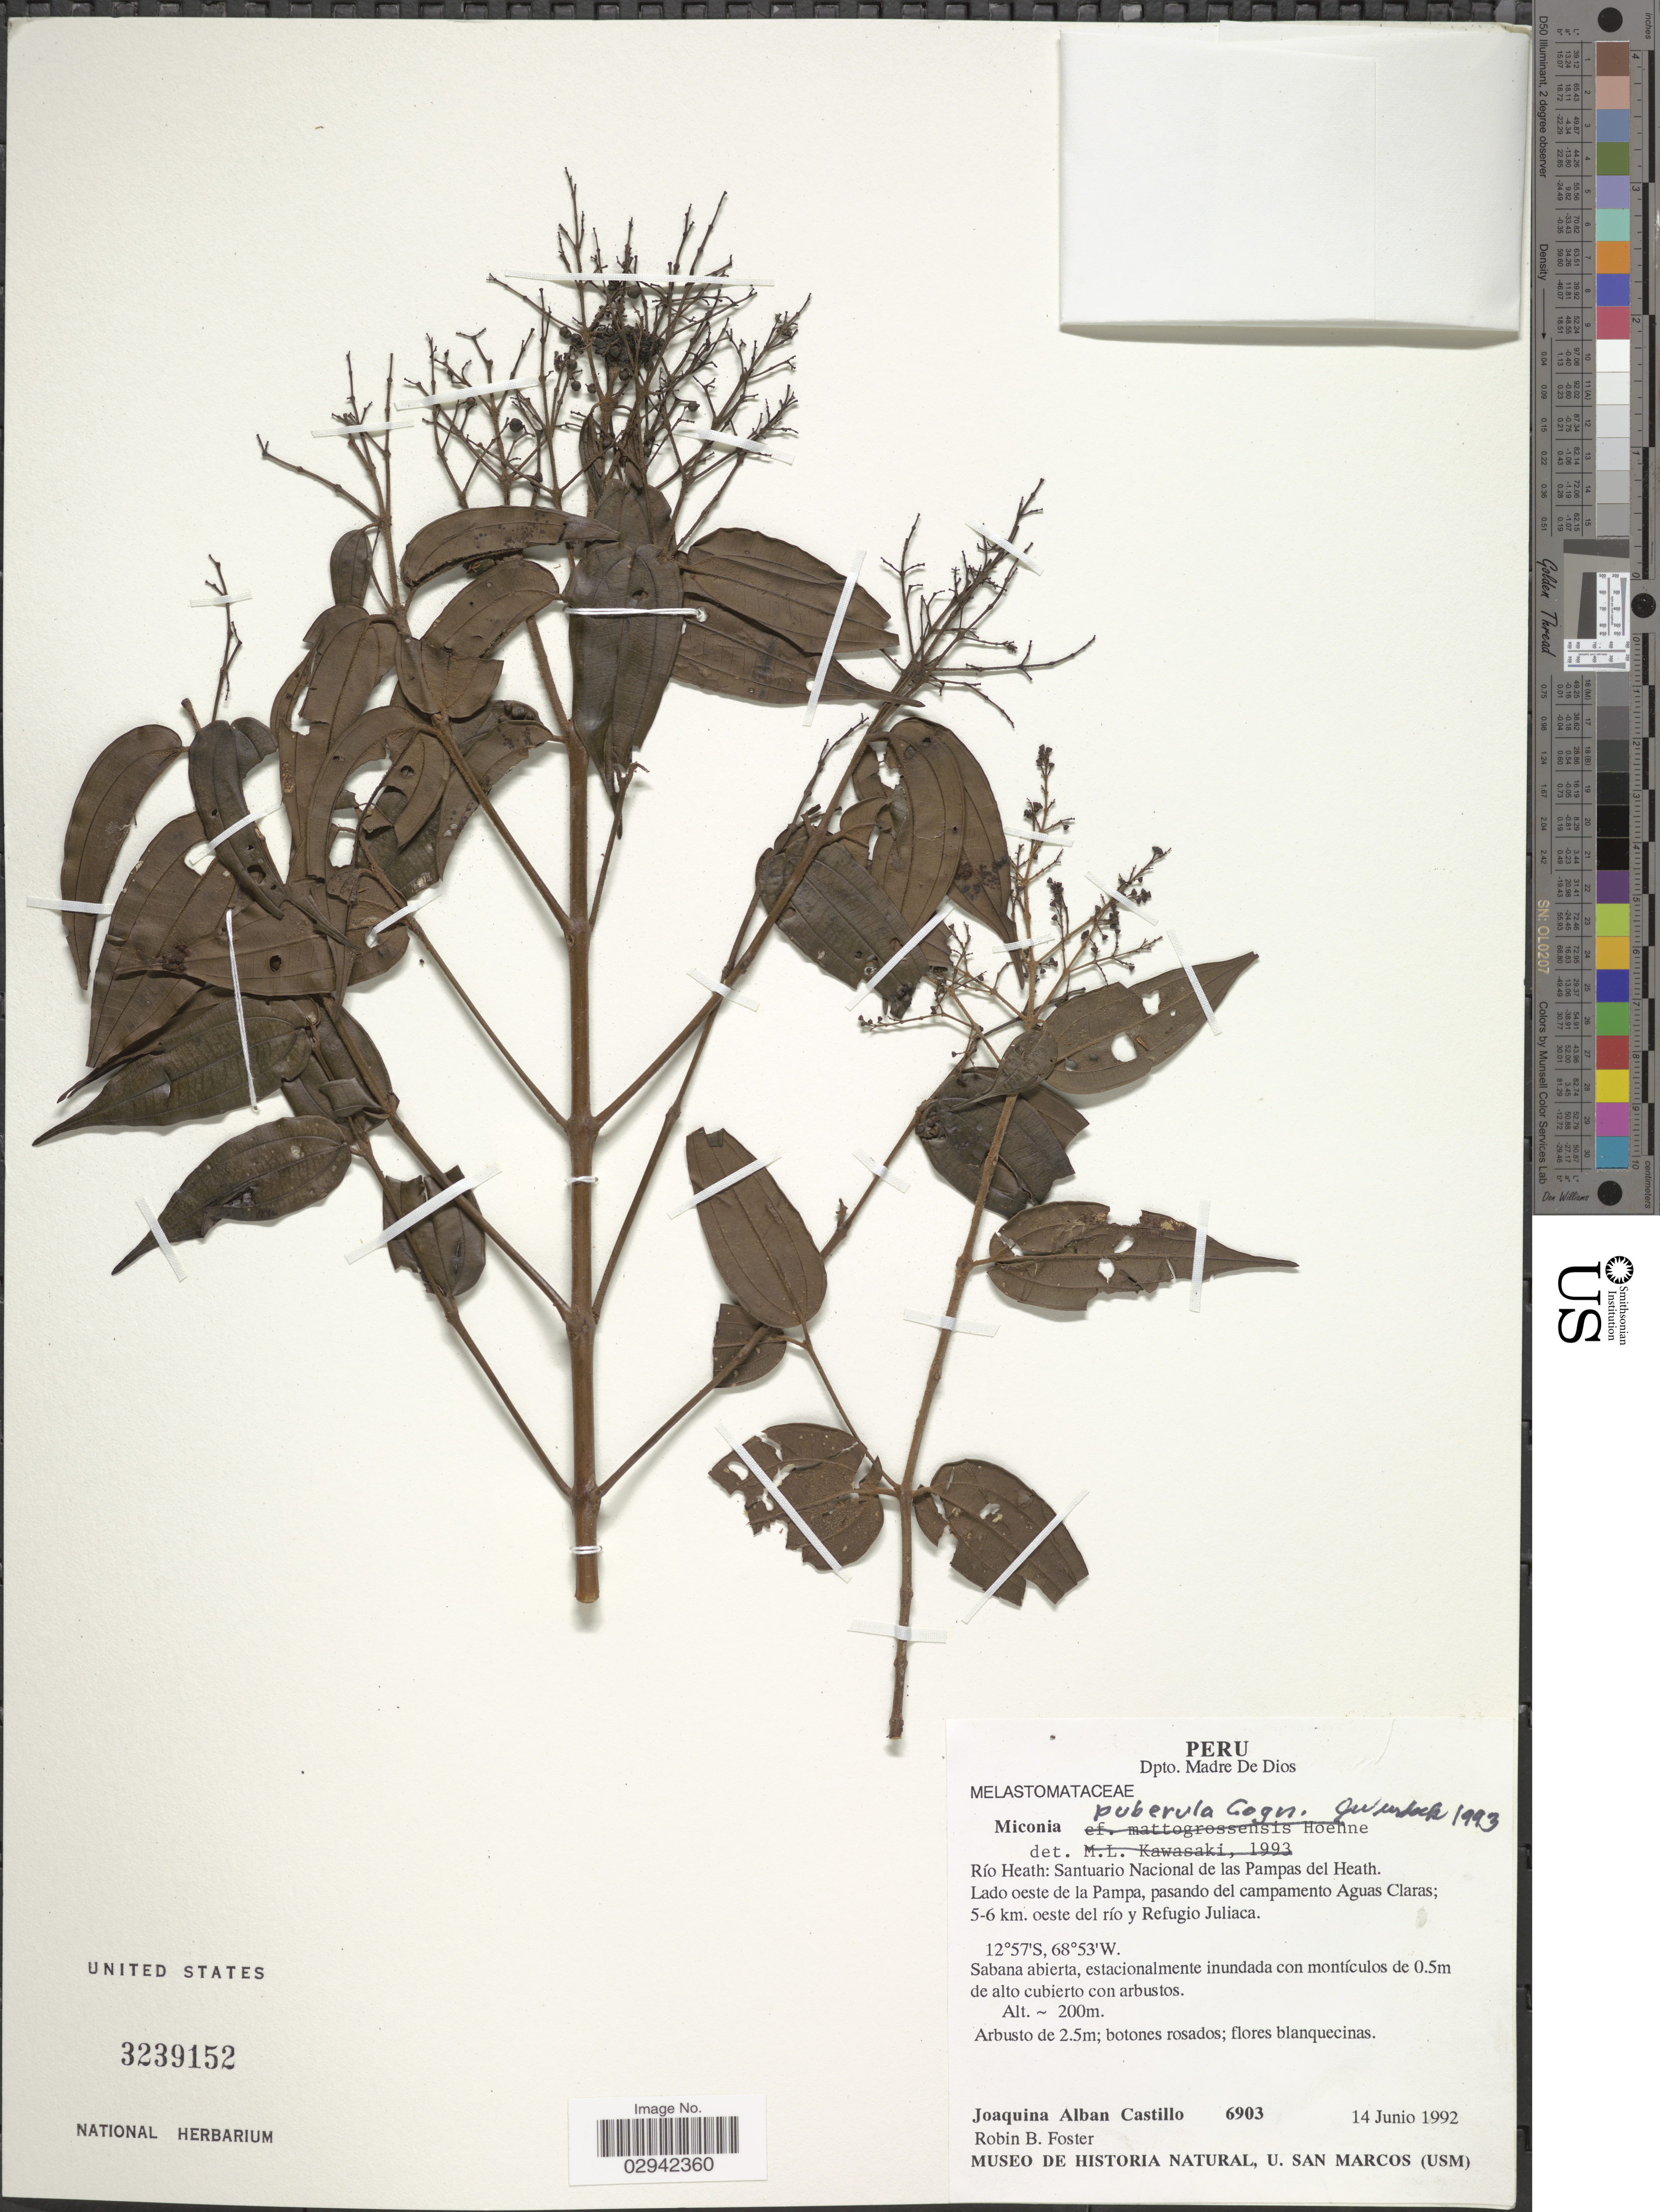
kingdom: Plantae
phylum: Tracheophyta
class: Magnoliopsida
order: Myrtales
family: Melastomataceae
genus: Miconia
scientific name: Miconia puberula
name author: Cogn.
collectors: J. Alban & R. B. Foster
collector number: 6903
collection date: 1992-06-14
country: Peru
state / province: Madre de Dios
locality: Dpto. Madre de Dios, Río Heath: Santuario Nacional de las Pampas del Heath. Lado oeste de la Pampa, pasando del campamento Aguas Claras, 5-6 km. oeste del río y Refugio Juliaca.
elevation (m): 200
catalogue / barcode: US 3239152